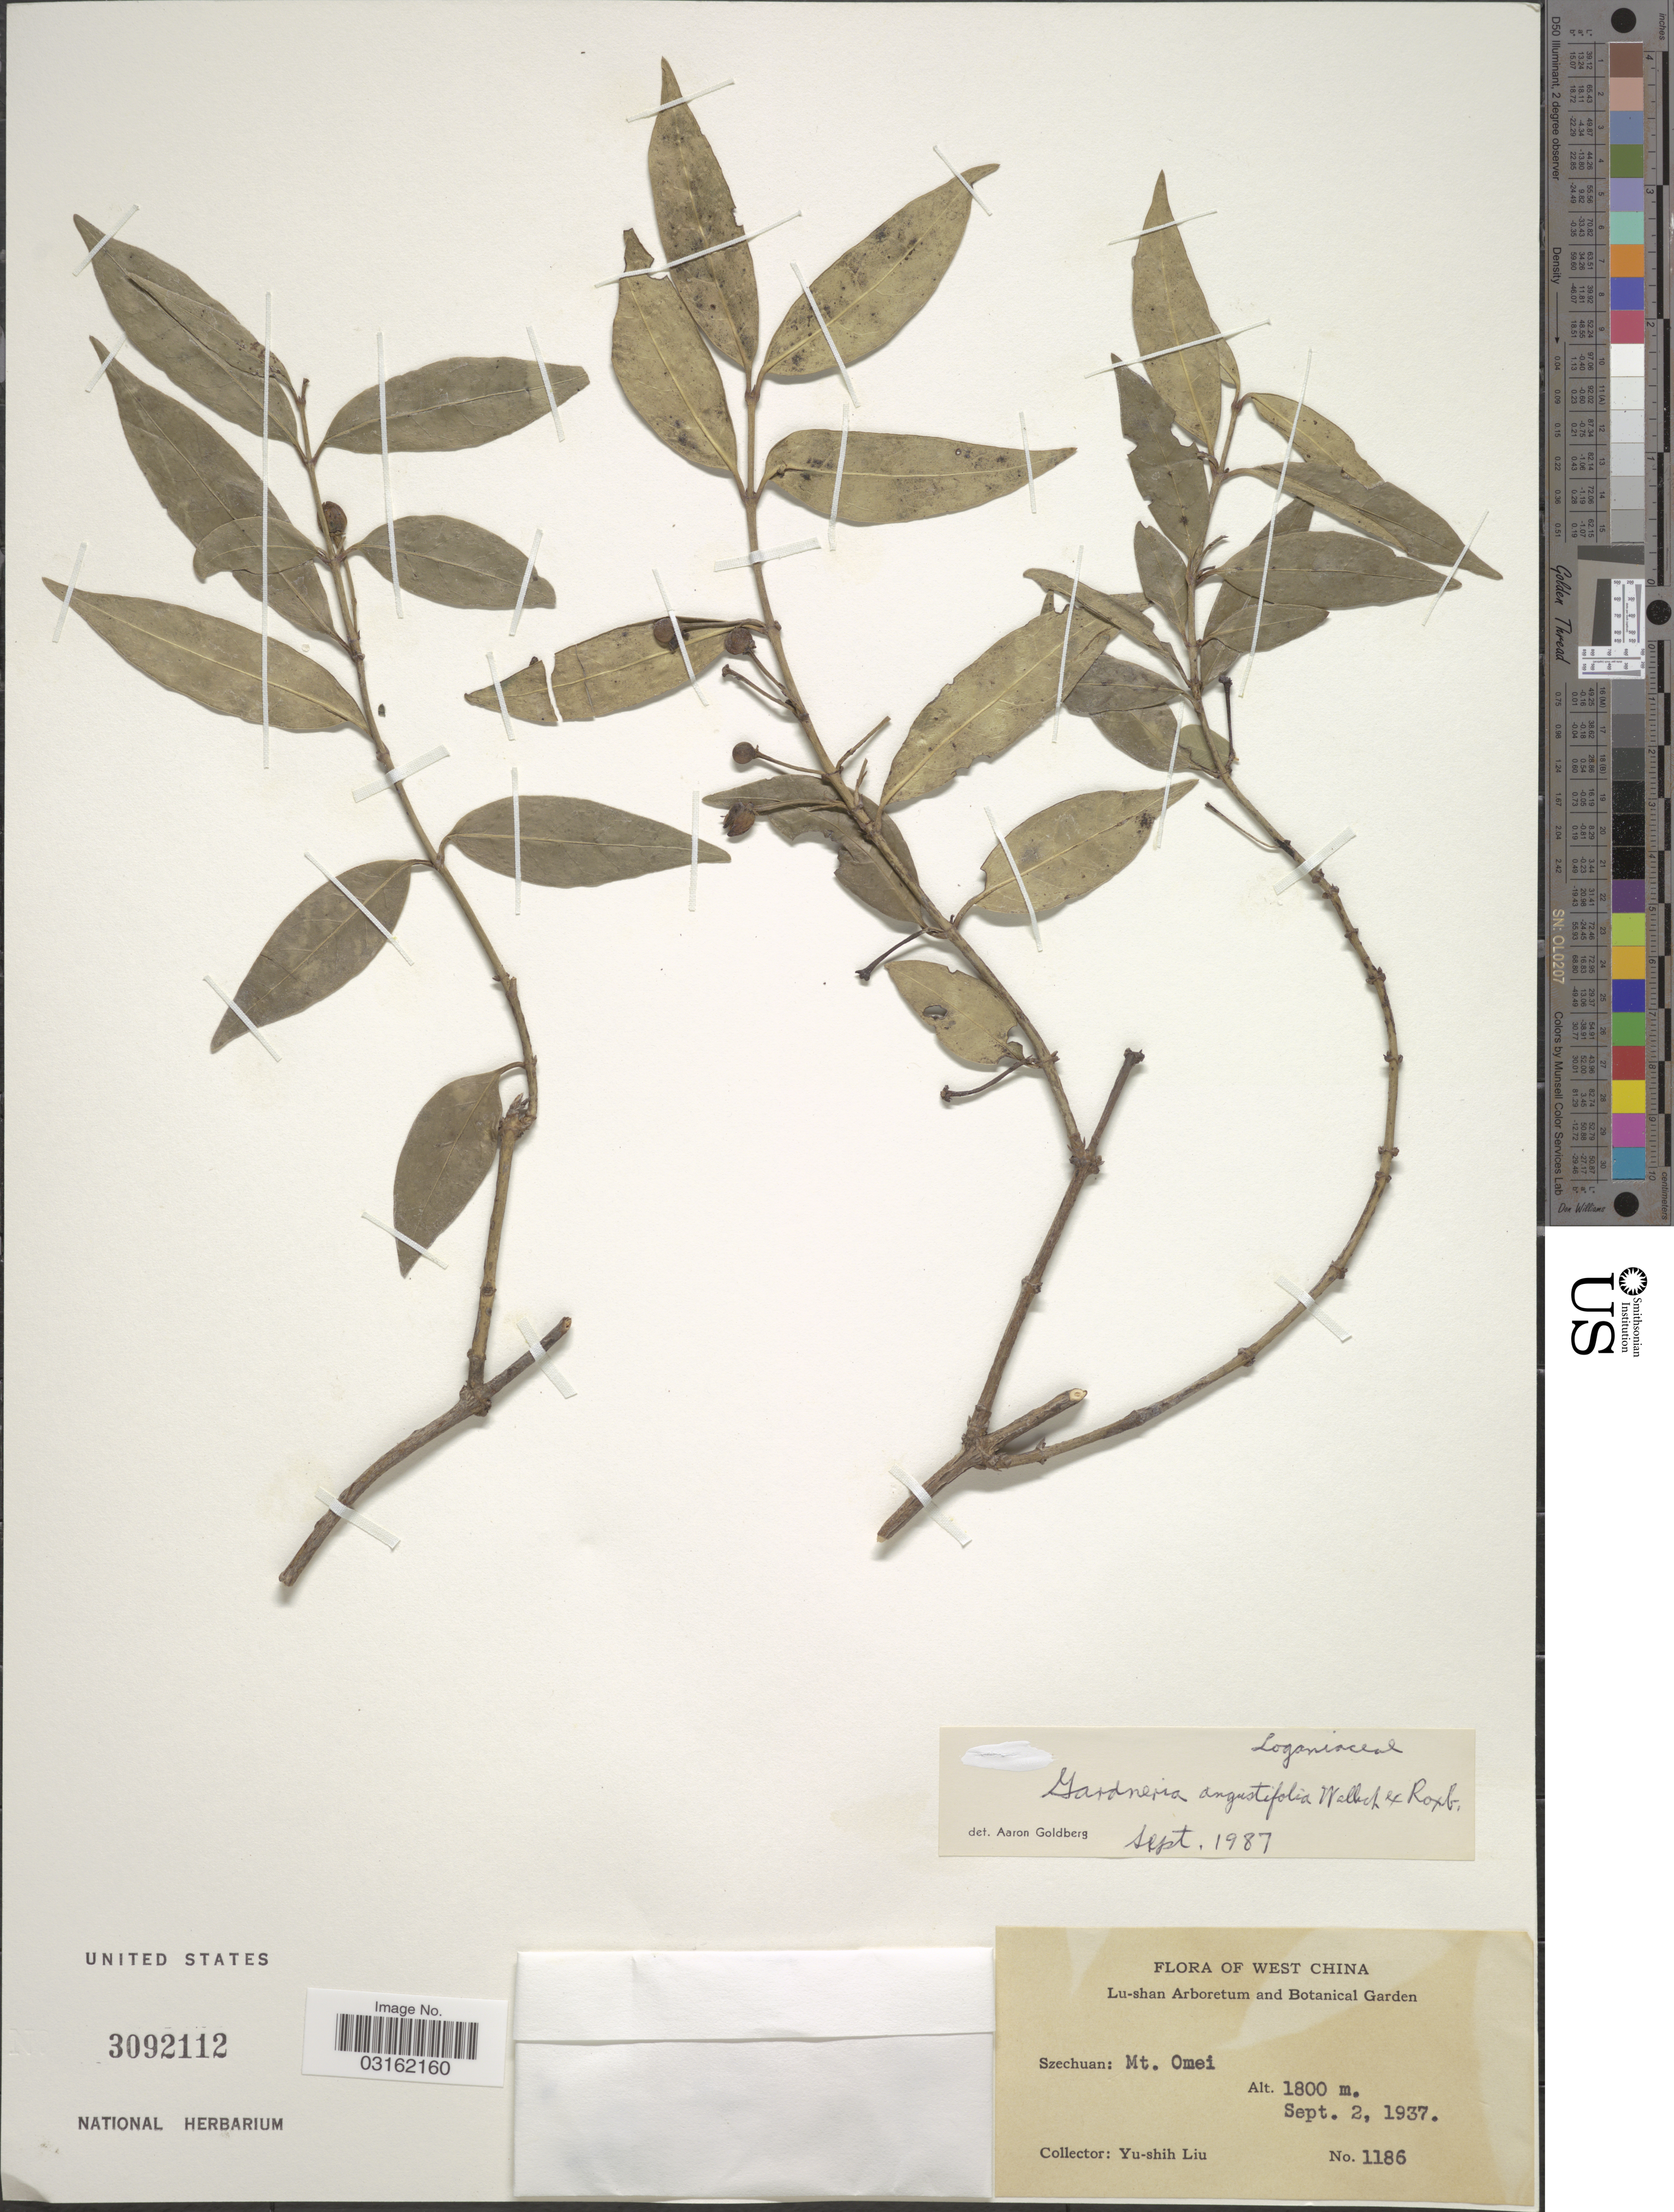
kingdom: Plantae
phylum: Tracheophyta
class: Magnoliopsida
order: Gentianales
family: Loganiaceae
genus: Gardneria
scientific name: Gardneria angustifolia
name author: Wall.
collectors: Y.-S. Liu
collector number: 1186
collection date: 1937-09-02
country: China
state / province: Sichuan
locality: West China, Szechuan: Mt. Omei.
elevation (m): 1800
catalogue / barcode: US 3092112